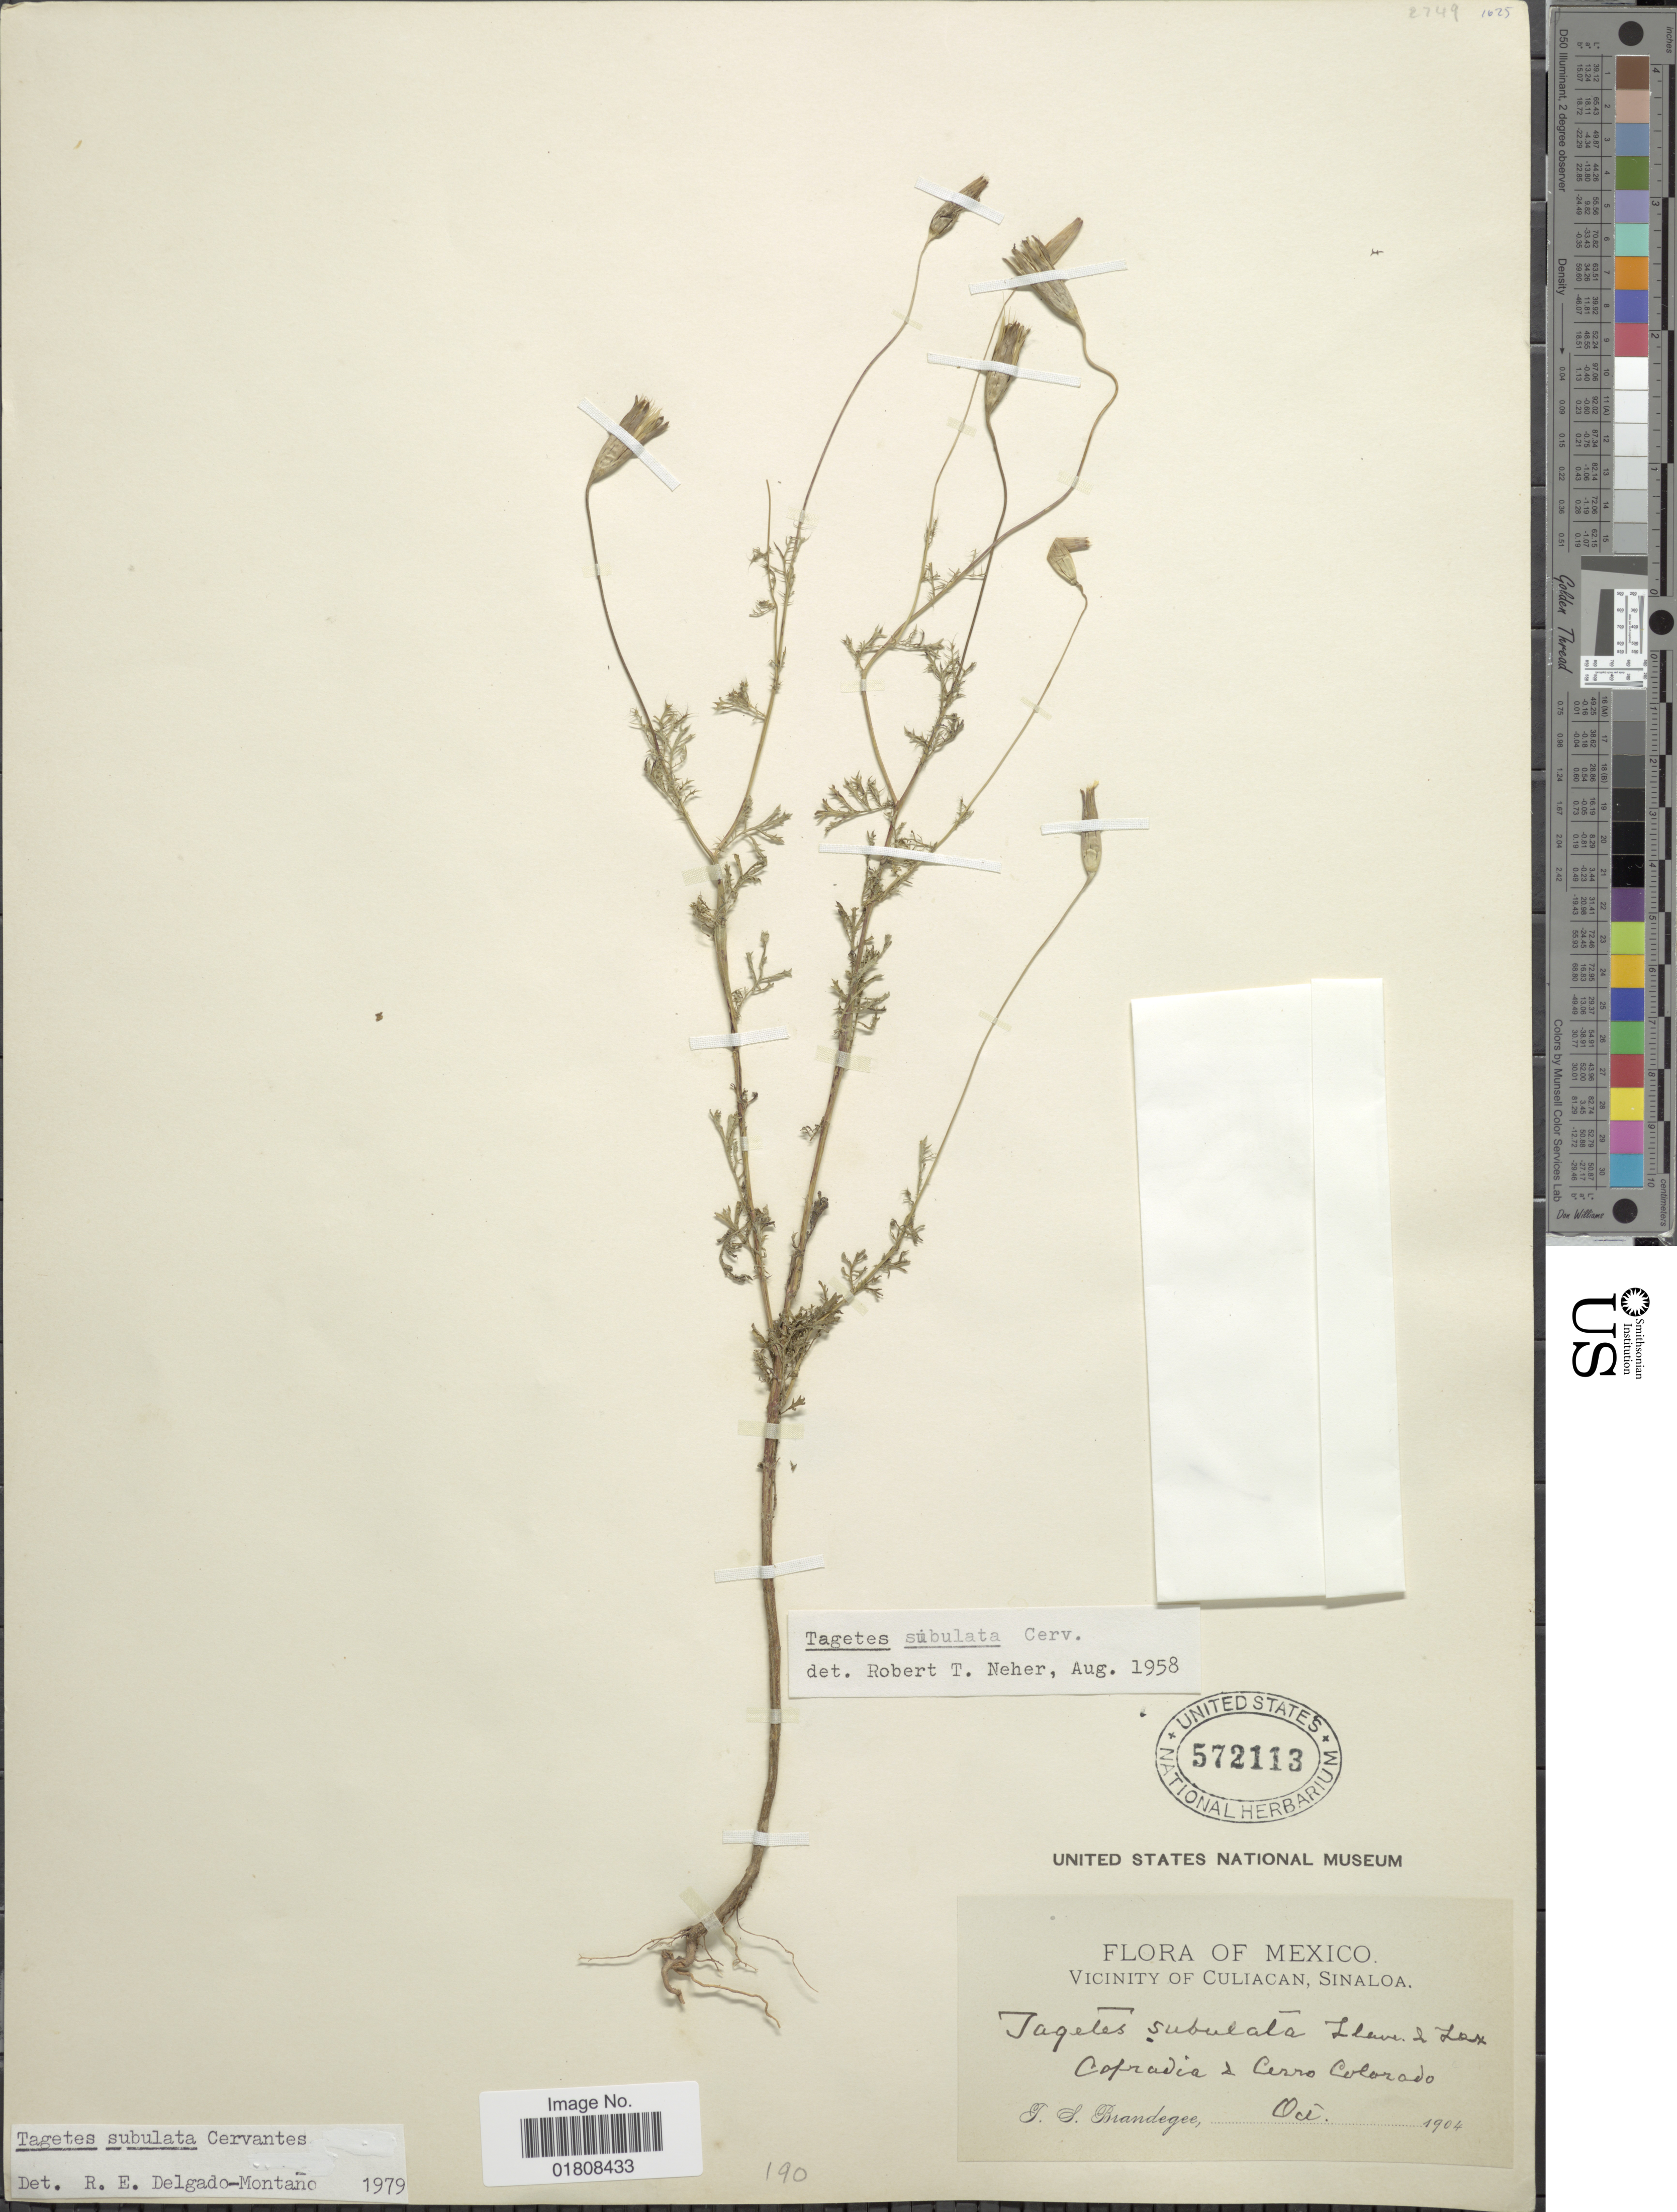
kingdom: Plantae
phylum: Tracheophyta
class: Magnoliopsida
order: Asterales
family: Asteraceae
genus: Tagetes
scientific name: Tagetes subulata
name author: Cerv.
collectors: T. S. Brandegee (herbarium)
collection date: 1904-10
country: Mexico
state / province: Sinaloa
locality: Vicinity of Culiacan, Copradia de Cerro Colorado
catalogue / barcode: US 572113